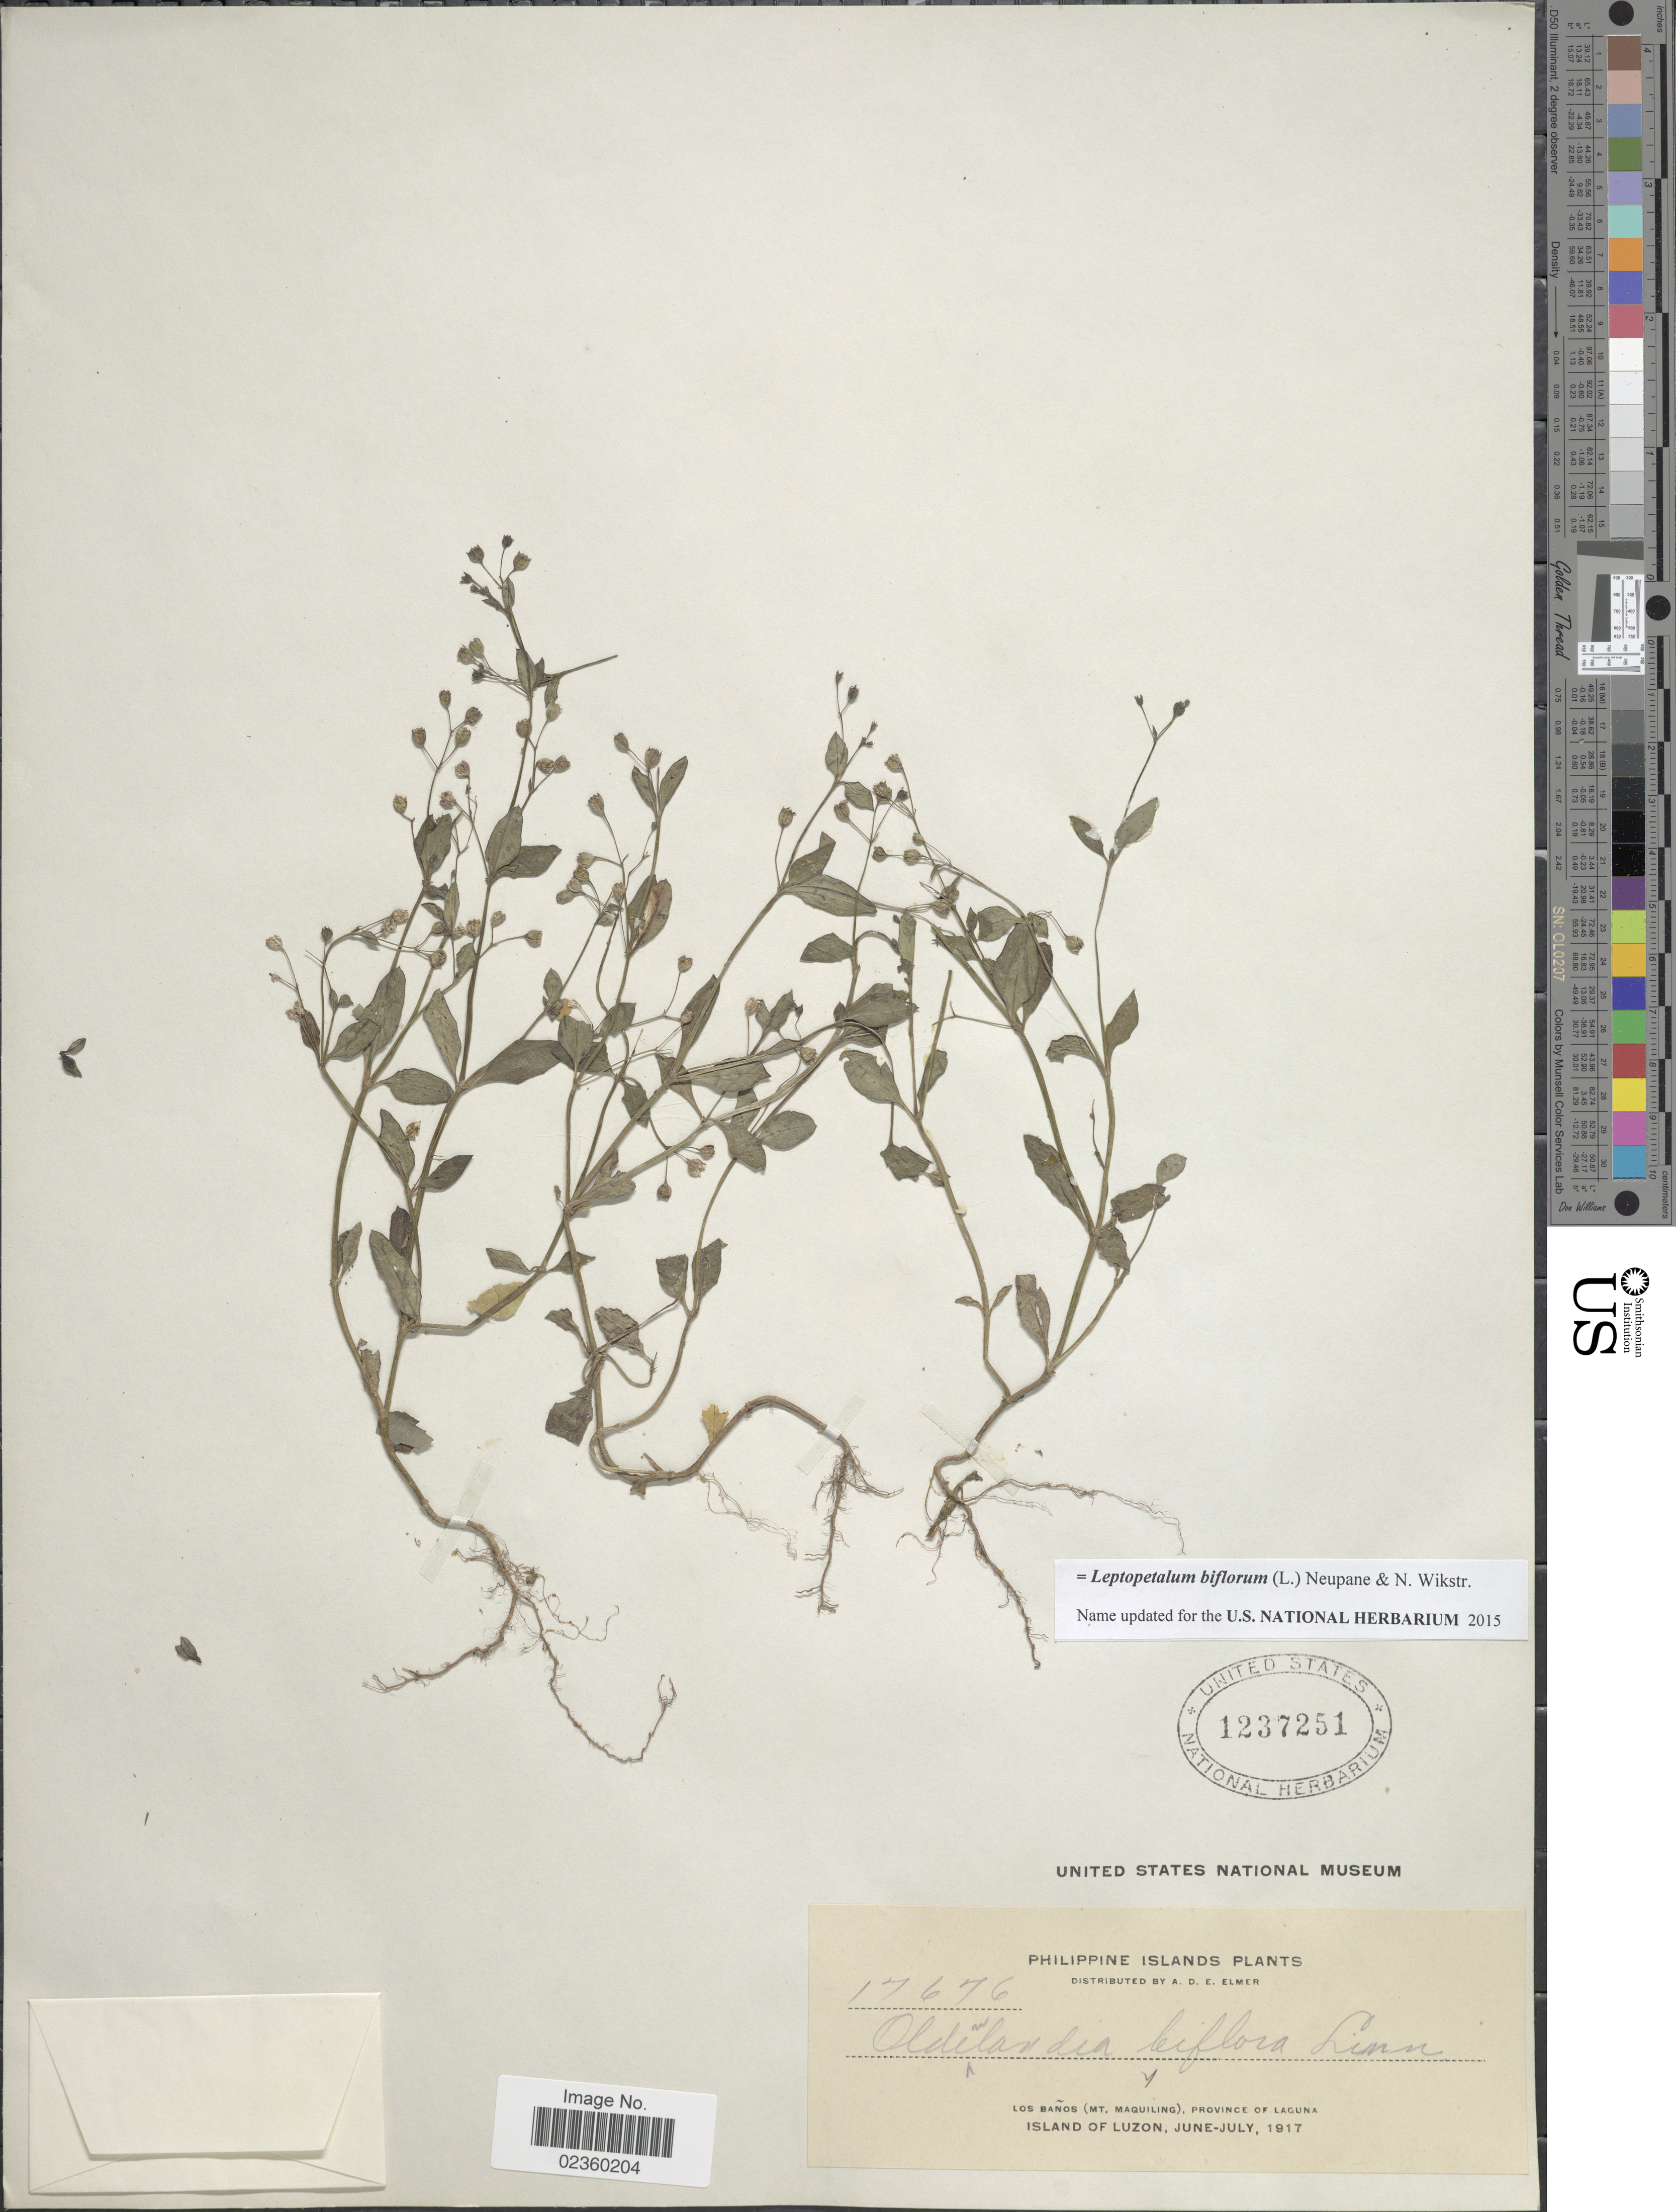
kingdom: Plantae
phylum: Tracheophyta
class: Magnoliopsida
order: Gentianales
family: Rubiaceae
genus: Leptopetalum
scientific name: Leptopetalum biflorum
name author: (L.) Neupane & N. Wikstr.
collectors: A. D. E. Elmer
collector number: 17676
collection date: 1917-06/1917-07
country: Philippines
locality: Philippine Islands, Los Baños (Mt Maquiling), Province of Laguna, Island of Luzon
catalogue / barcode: US 1237251